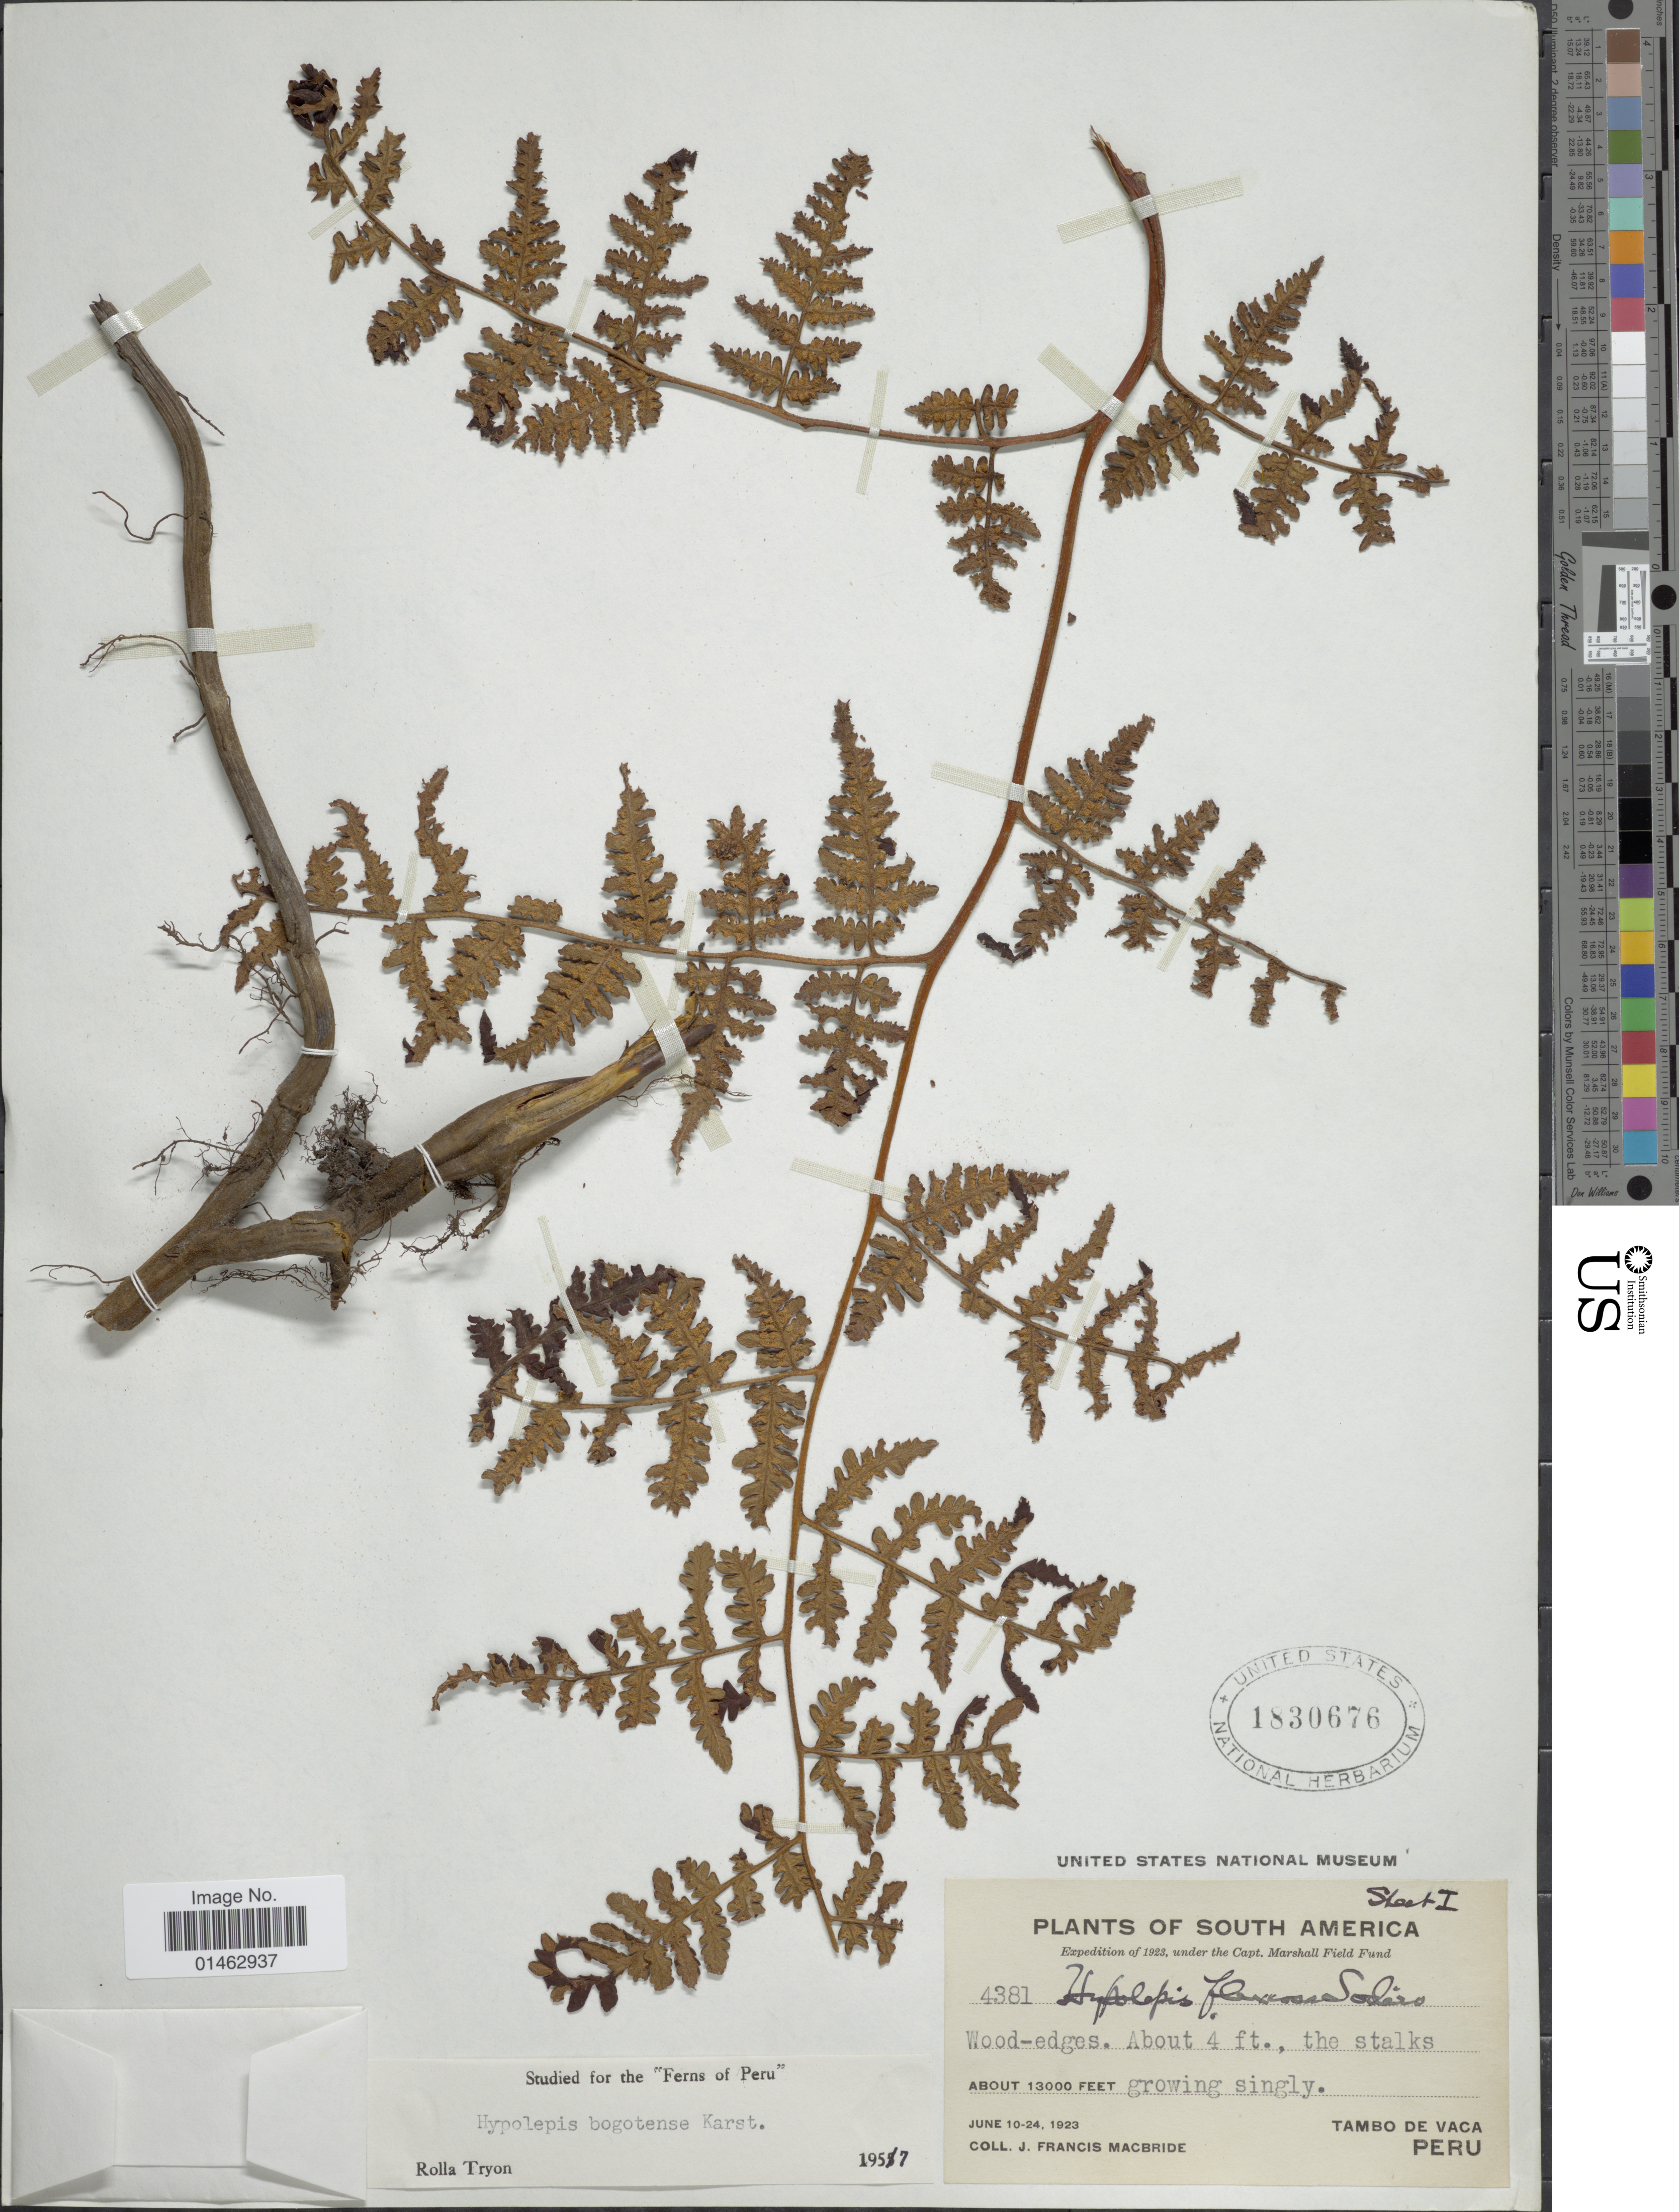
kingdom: Plantae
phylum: Tracheophyta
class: Polypodiopsida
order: Polypodiales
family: Dennstaedtiaceae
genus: Hypolepis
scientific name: Hypolepis bogotensis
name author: H. Karst.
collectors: J. F. Macbride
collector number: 4381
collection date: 1923-06-10/1923-06-24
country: Peru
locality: Tambo de Vaca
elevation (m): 3962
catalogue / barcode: US 1830676